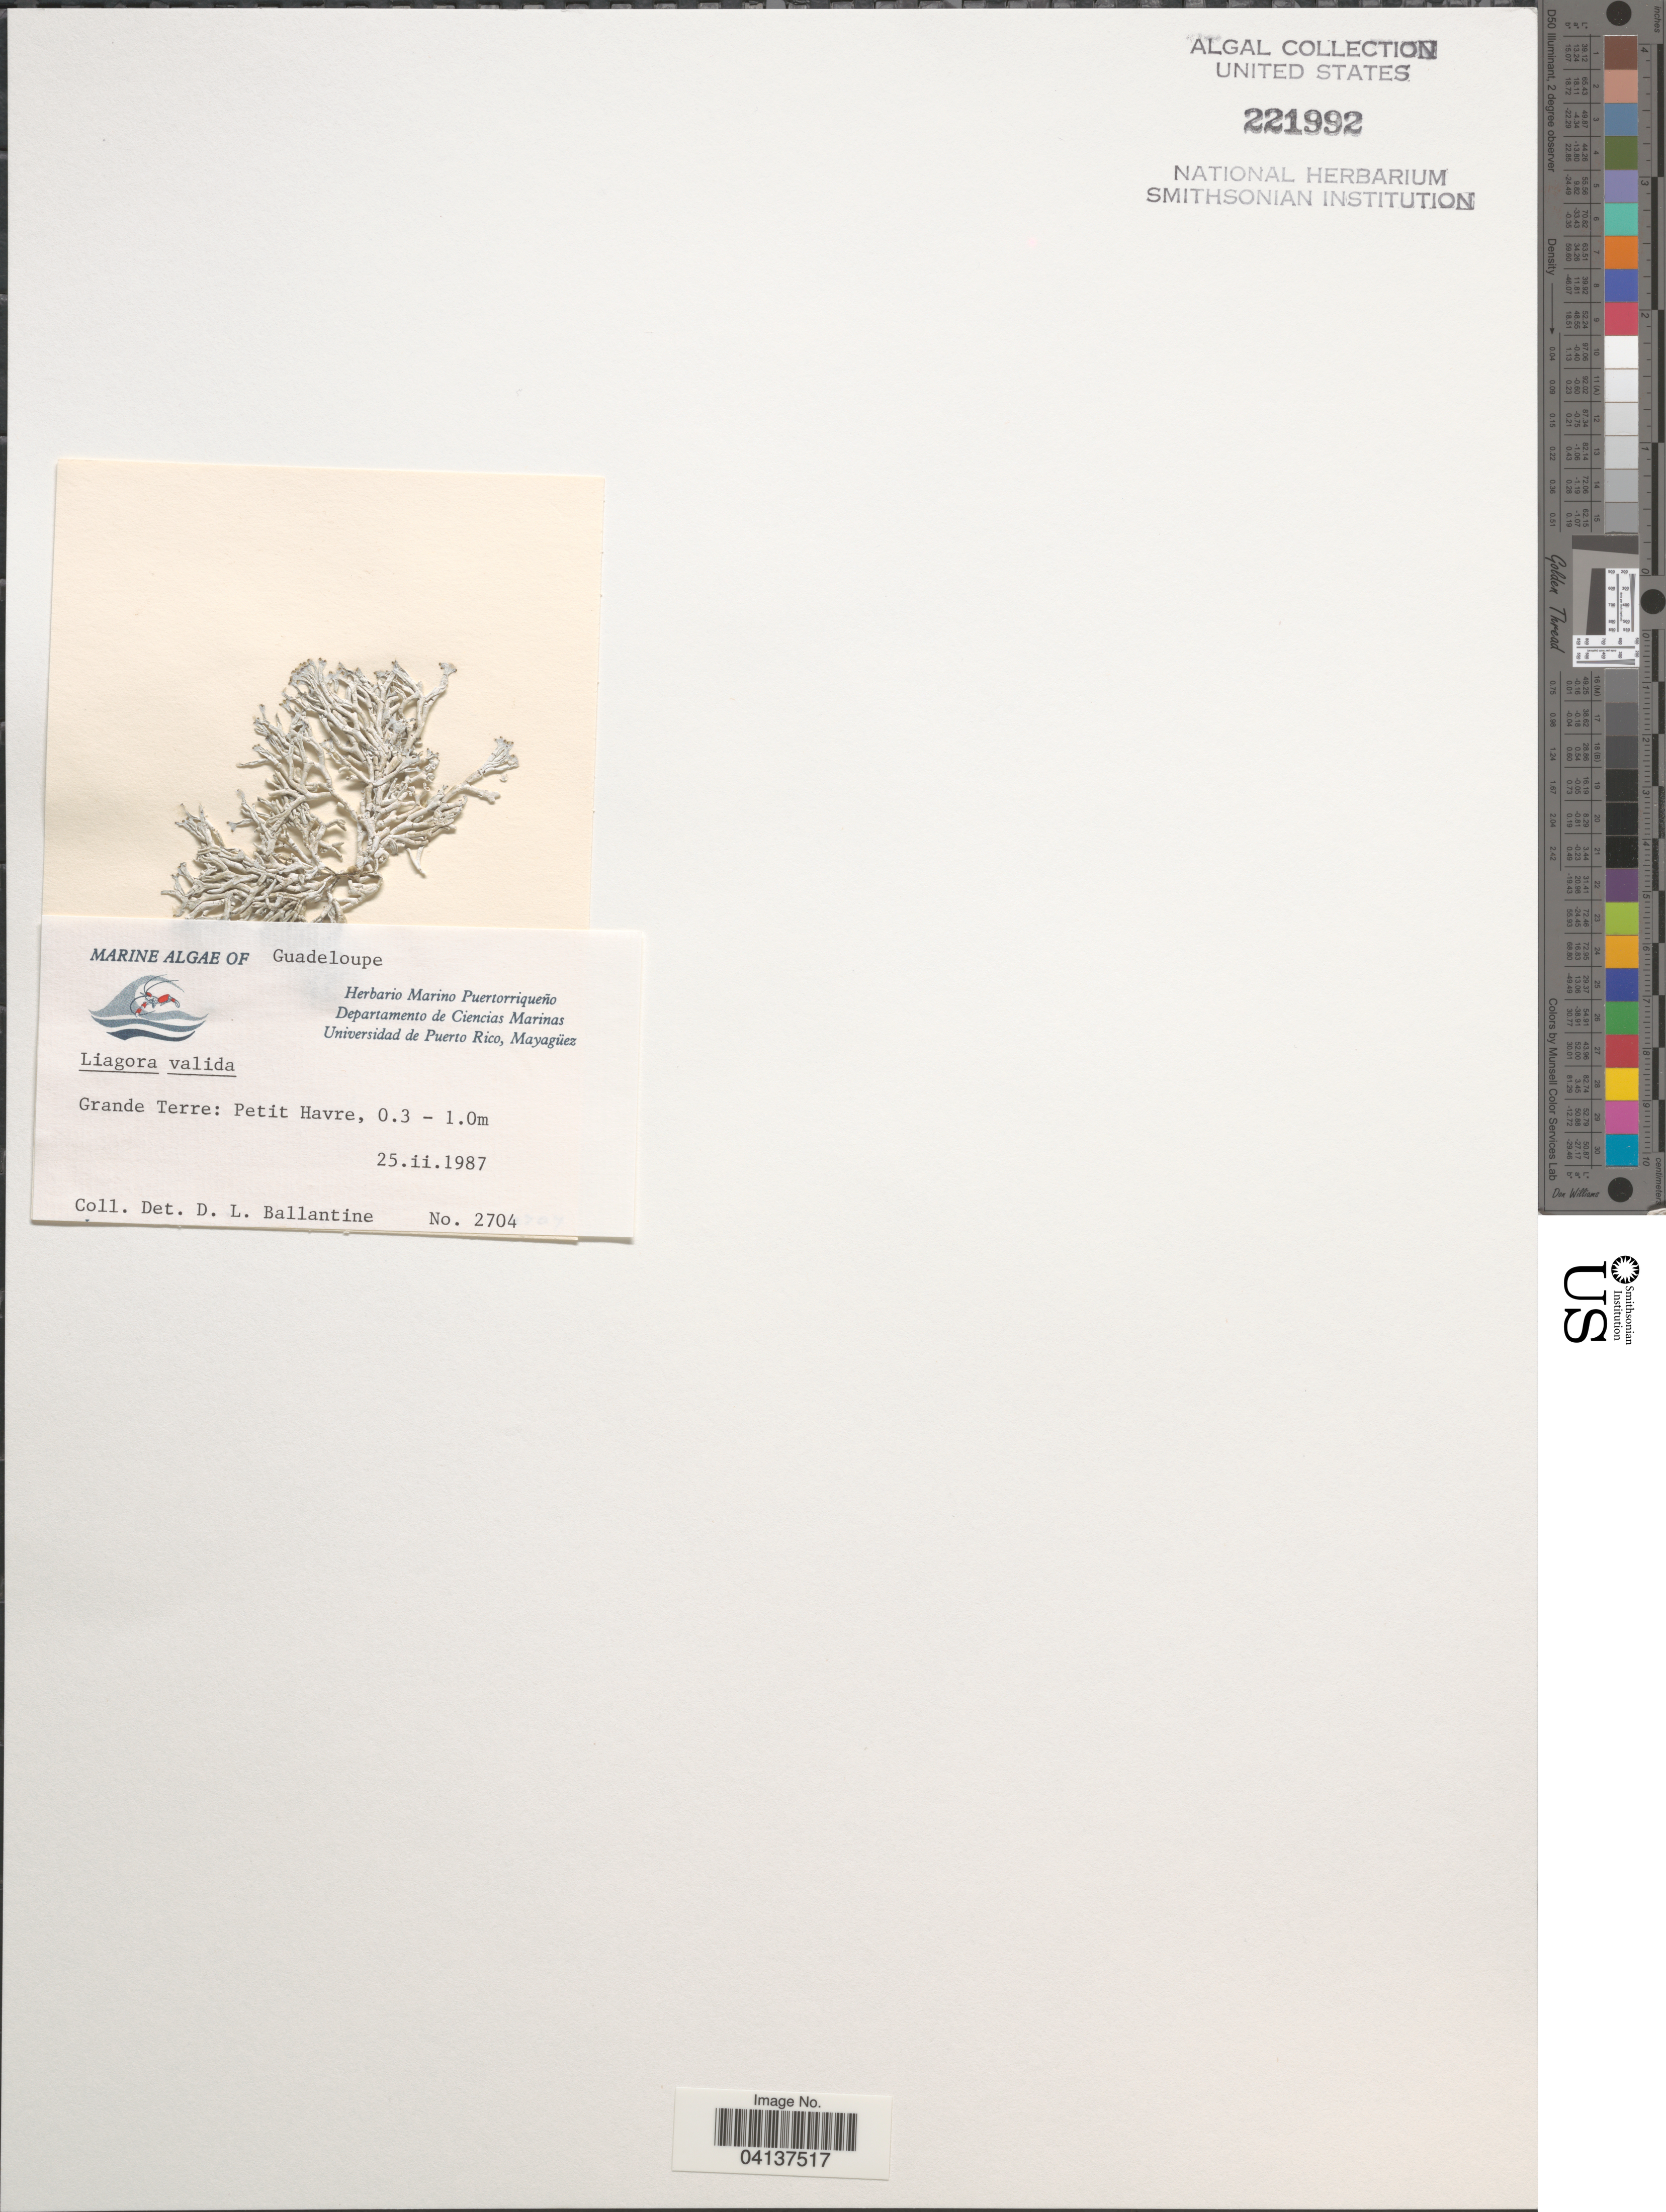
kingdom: Plantae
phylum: Rhodophyta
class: Florideophyceae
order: Nemaliales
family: Liagoraceae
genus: Titanophycus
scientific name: Titanophycus validus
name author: (Harv.) Huisman et al.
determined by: Algae name updating Project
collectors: D.L. Ballantine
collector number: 2704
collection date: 1987-02-25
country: Guadeloupe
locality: Grande Terre: Petit Havre.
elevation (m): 0.3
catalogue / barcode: US 221992